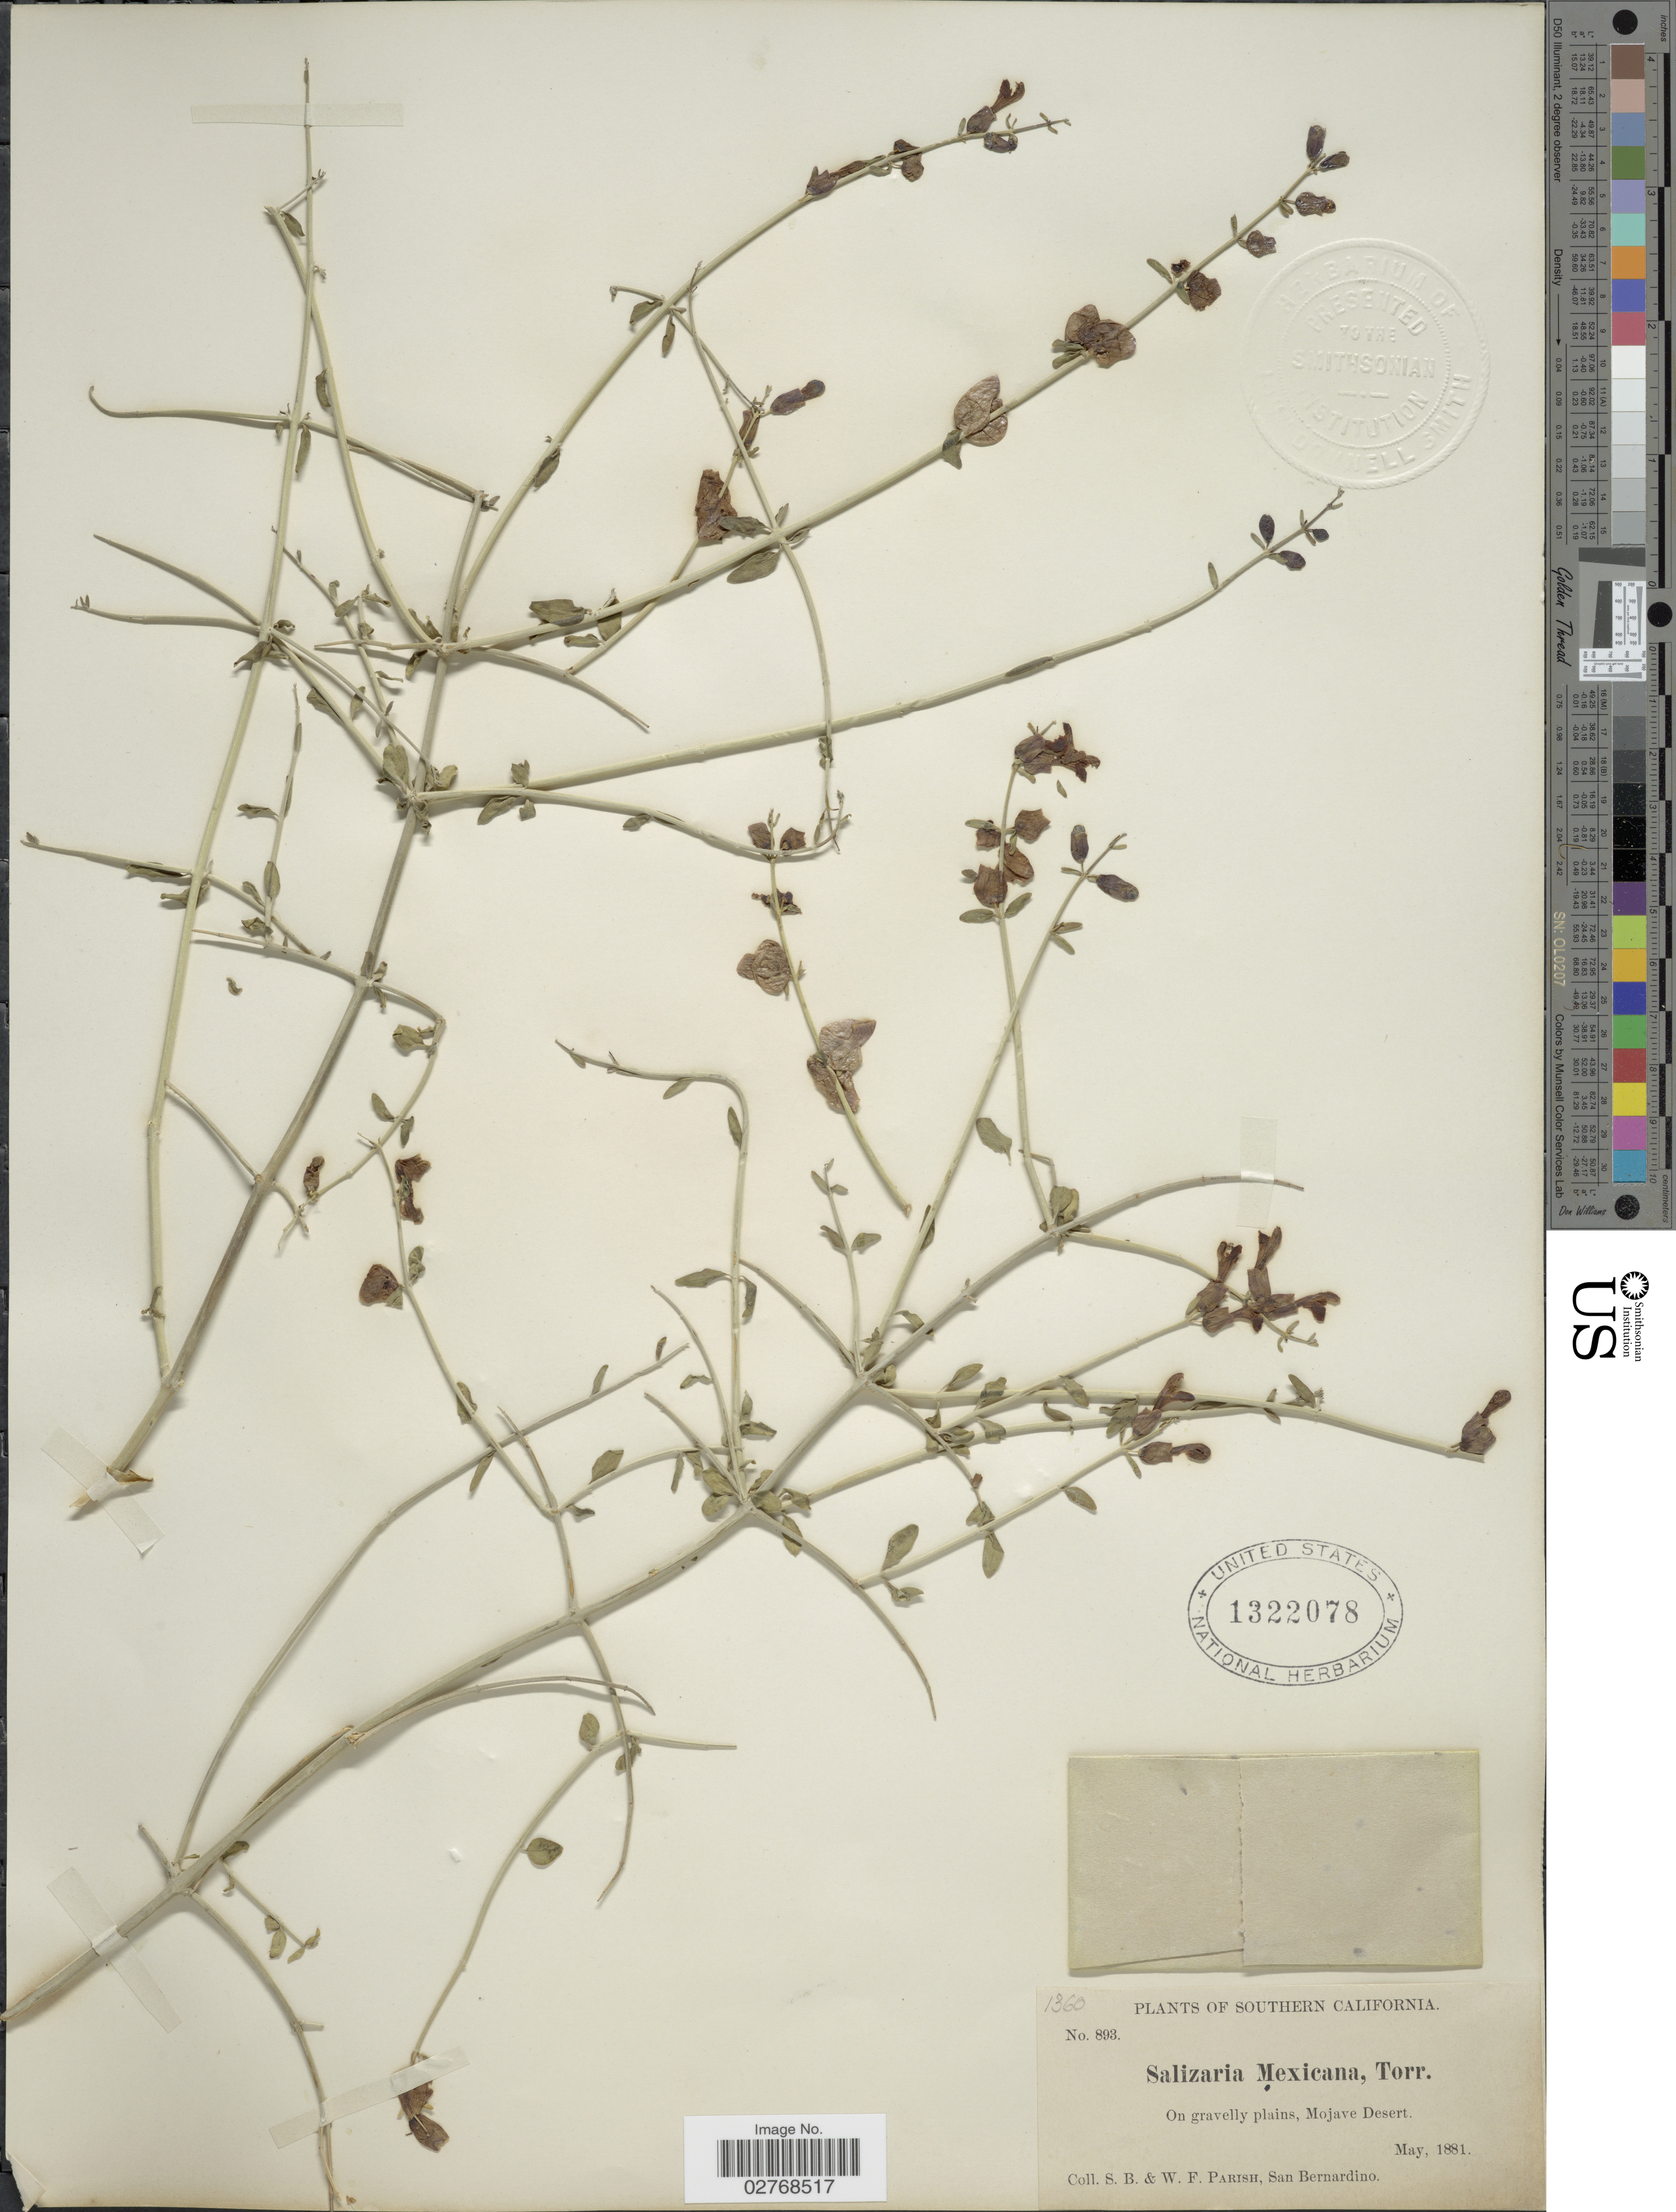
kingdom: Plantae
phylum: Tracheophyta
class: Magnoliopsida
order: Lamiales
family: Lamiaceae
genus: Scutellaria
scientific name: Scutellaria mexicana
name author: (Torr.) A.J. Paton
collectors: S. B. Parish & W. F. Parish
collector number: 893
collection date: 1881-05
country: United States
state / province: California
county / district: San Bernardino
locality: Southern California. On gravelly plains, Mojave Desert.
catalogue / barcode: US 1322078